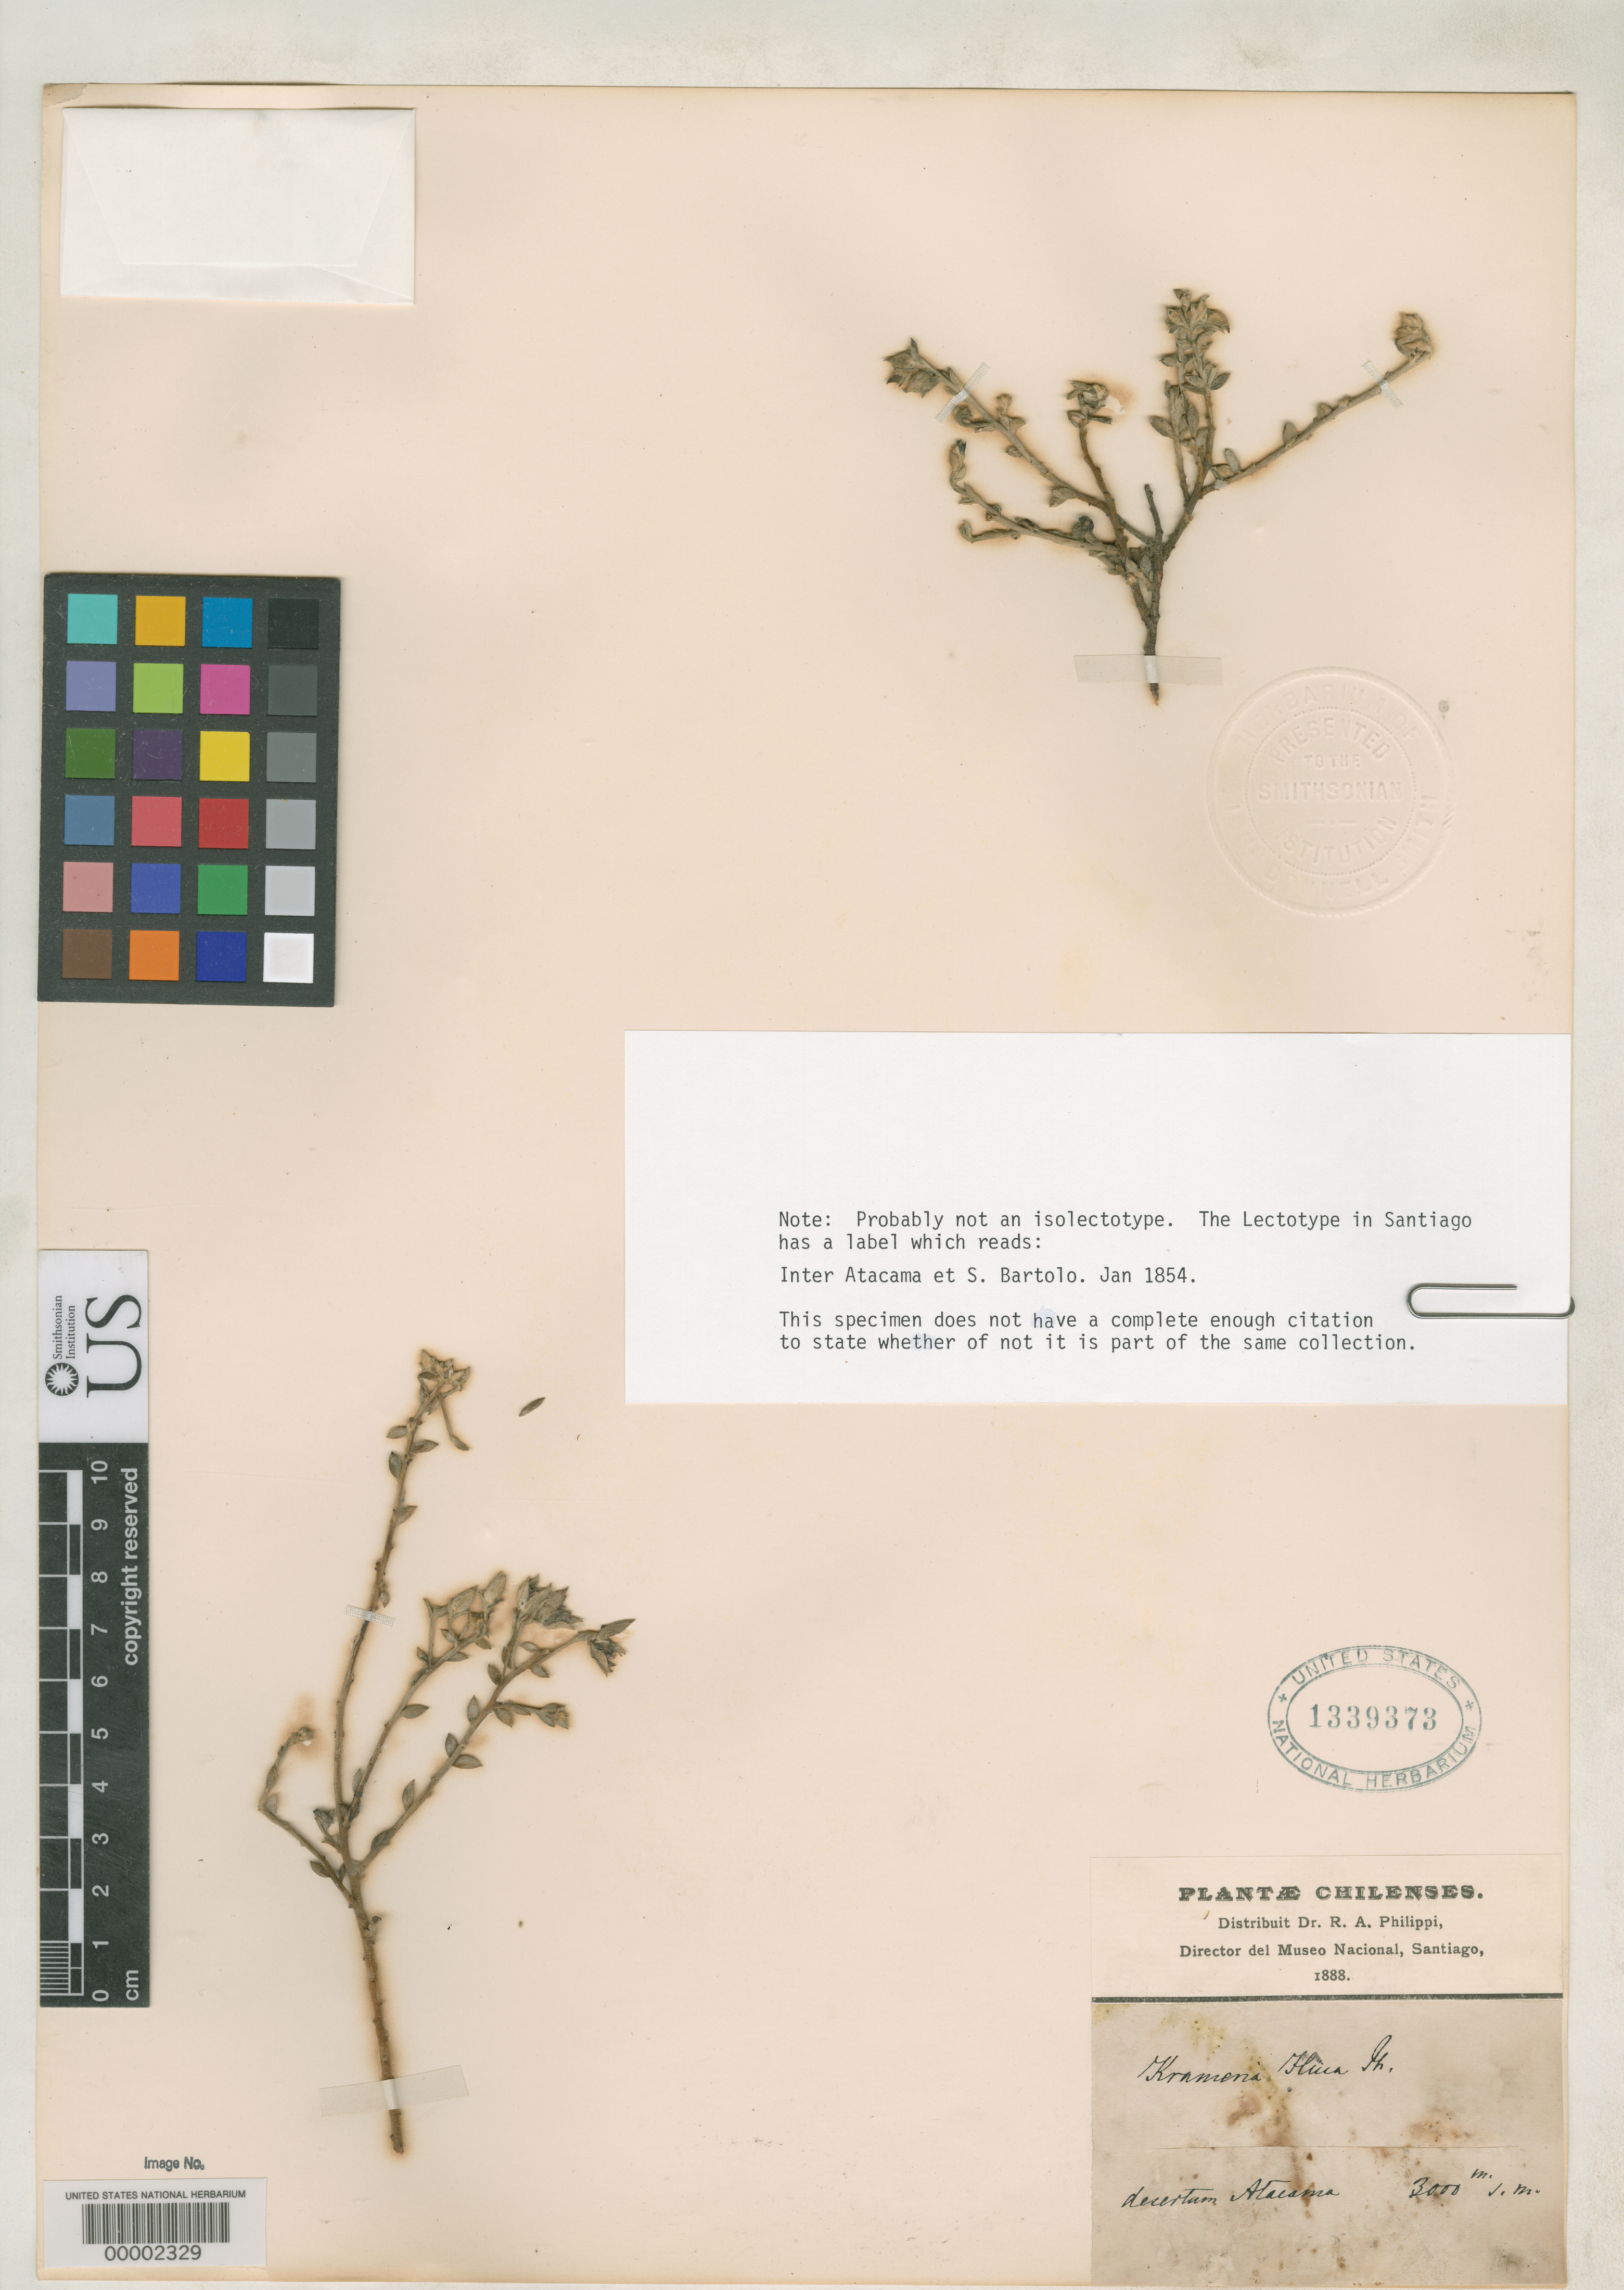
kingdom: Plantae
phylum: Tracheophyta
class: Magnoliopsida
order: Zygophyllales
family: Krameriaceae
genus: Krameria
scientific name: Krameria illuca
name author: Phil.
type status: Type Collection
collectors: R. A. Philippi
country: Chile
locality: Desertim Atacapa.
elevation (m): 3000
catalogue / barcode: US 1339373